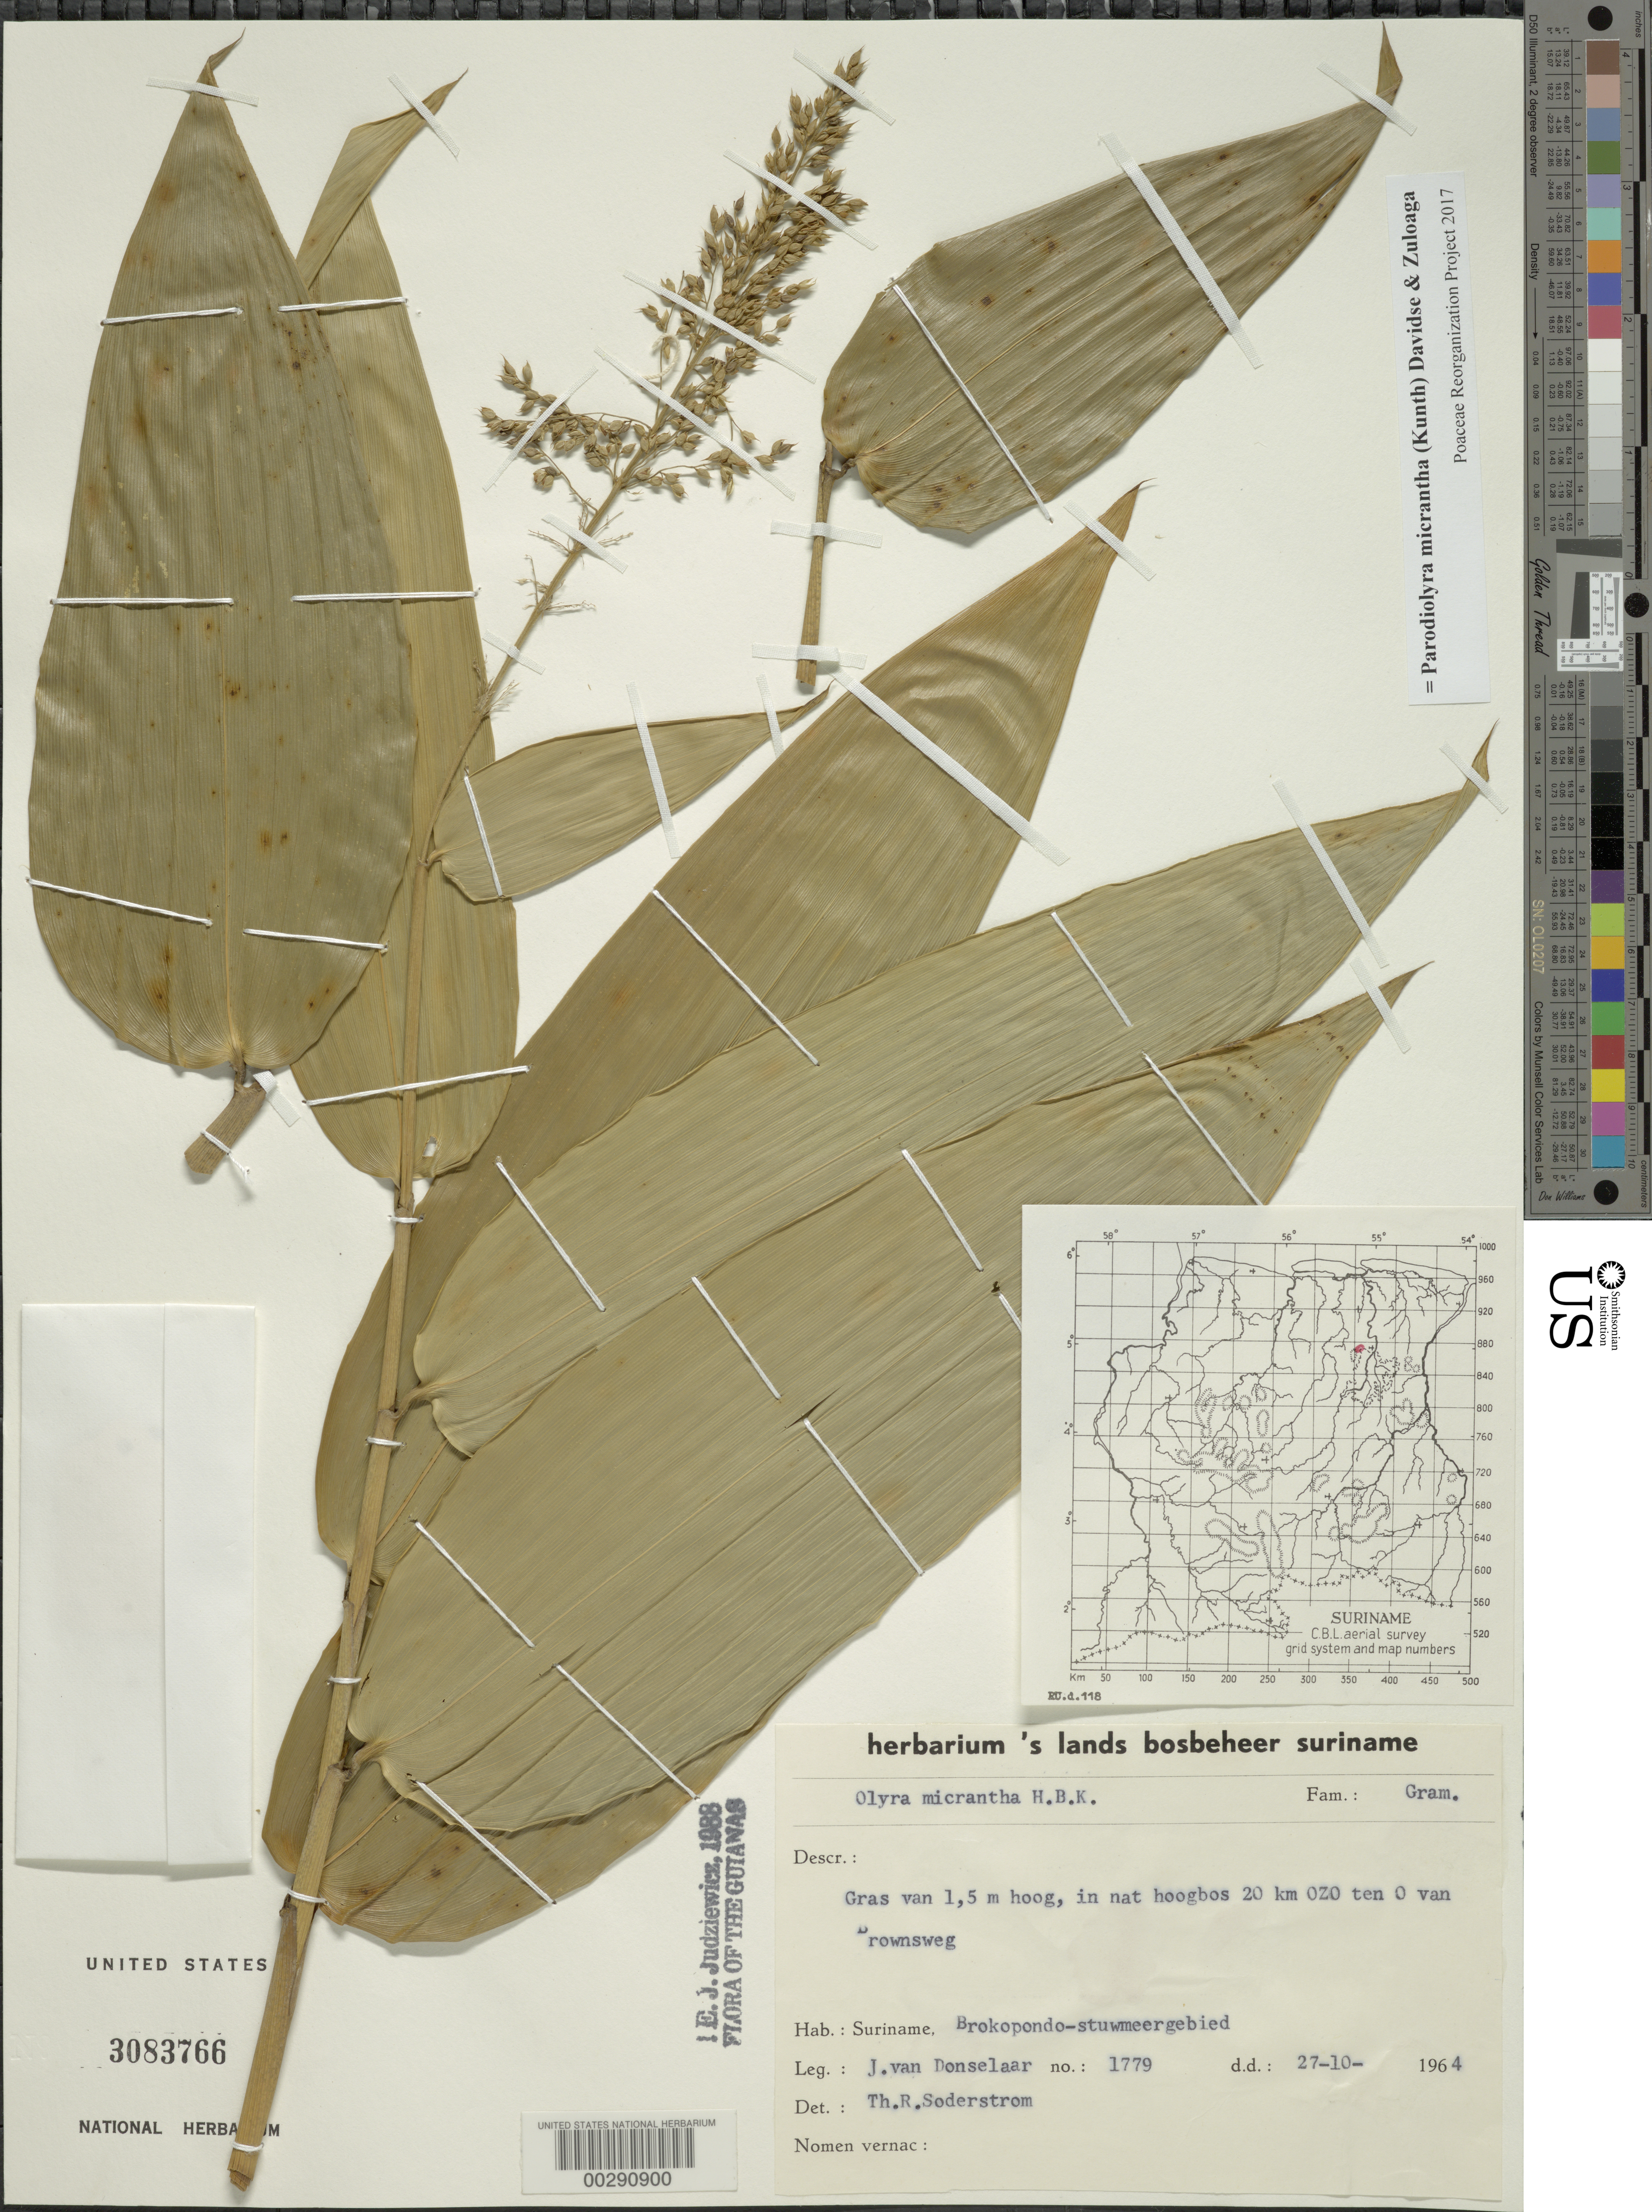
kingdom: Plantae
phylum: Tracheophyta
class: Liliopsida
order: Poales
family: Poaceae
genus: Parodiolyra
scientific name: Parodiolyra micrantha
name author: (Kunth) Davidse & Zuloaga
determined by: Poaceae Reorganization Project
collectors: J. Donselaar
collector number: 1779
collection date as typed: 27 Oct 1964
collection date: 1964-10-27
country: Suriname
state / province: Brokopondo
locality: Stuwmeergebied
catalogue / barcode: US 3083766